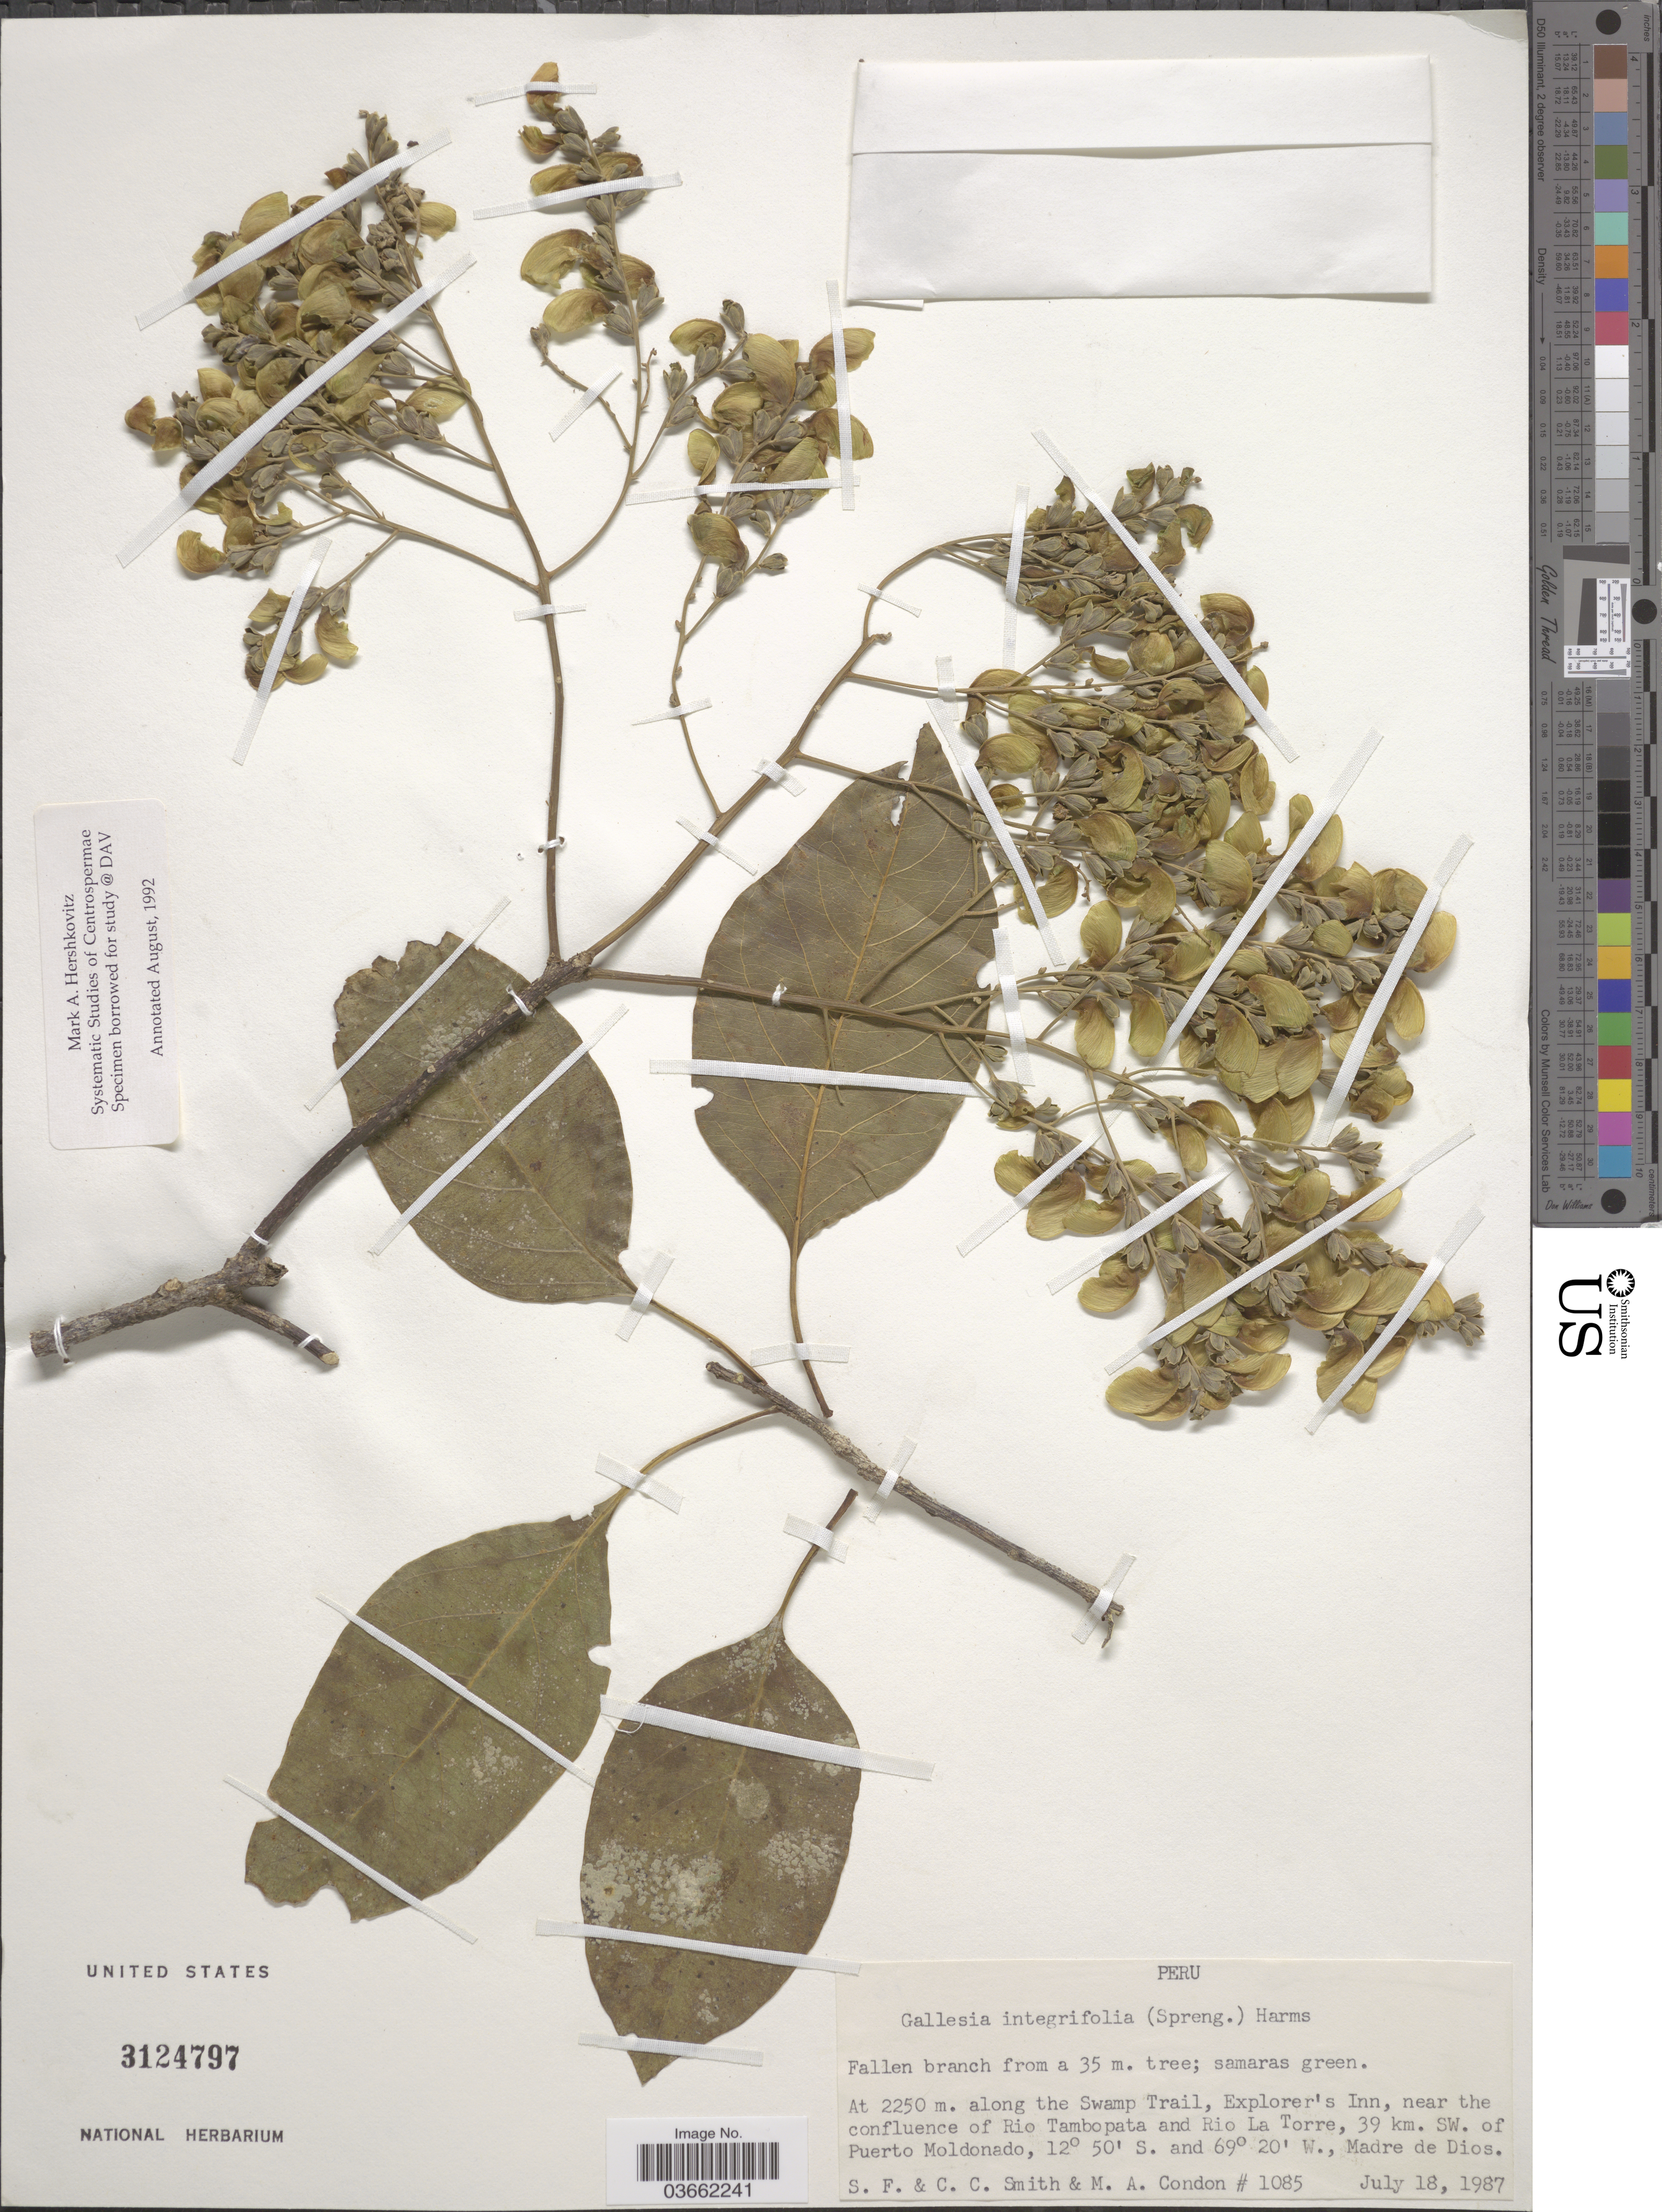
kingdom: Plantae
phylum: Tracheophyta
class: Magnoliopsida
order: Caryophyllales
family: Phytolaccaceae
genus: Gallesia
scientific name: Gallesia integrifolia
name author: (Spreng.) Harms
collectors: S.F. Smith, C. C. Smith & A. Condon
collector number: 1085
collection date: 1987-07-18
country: Peru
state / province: Madre de Dios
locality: Along the Swamp Trail, Explorer's Inn, near the confluence of Rio Tambopata and Rio La Torre, 39 km. SW. of Puerto Maldonado.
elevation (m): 2250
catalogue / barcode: US 3124797